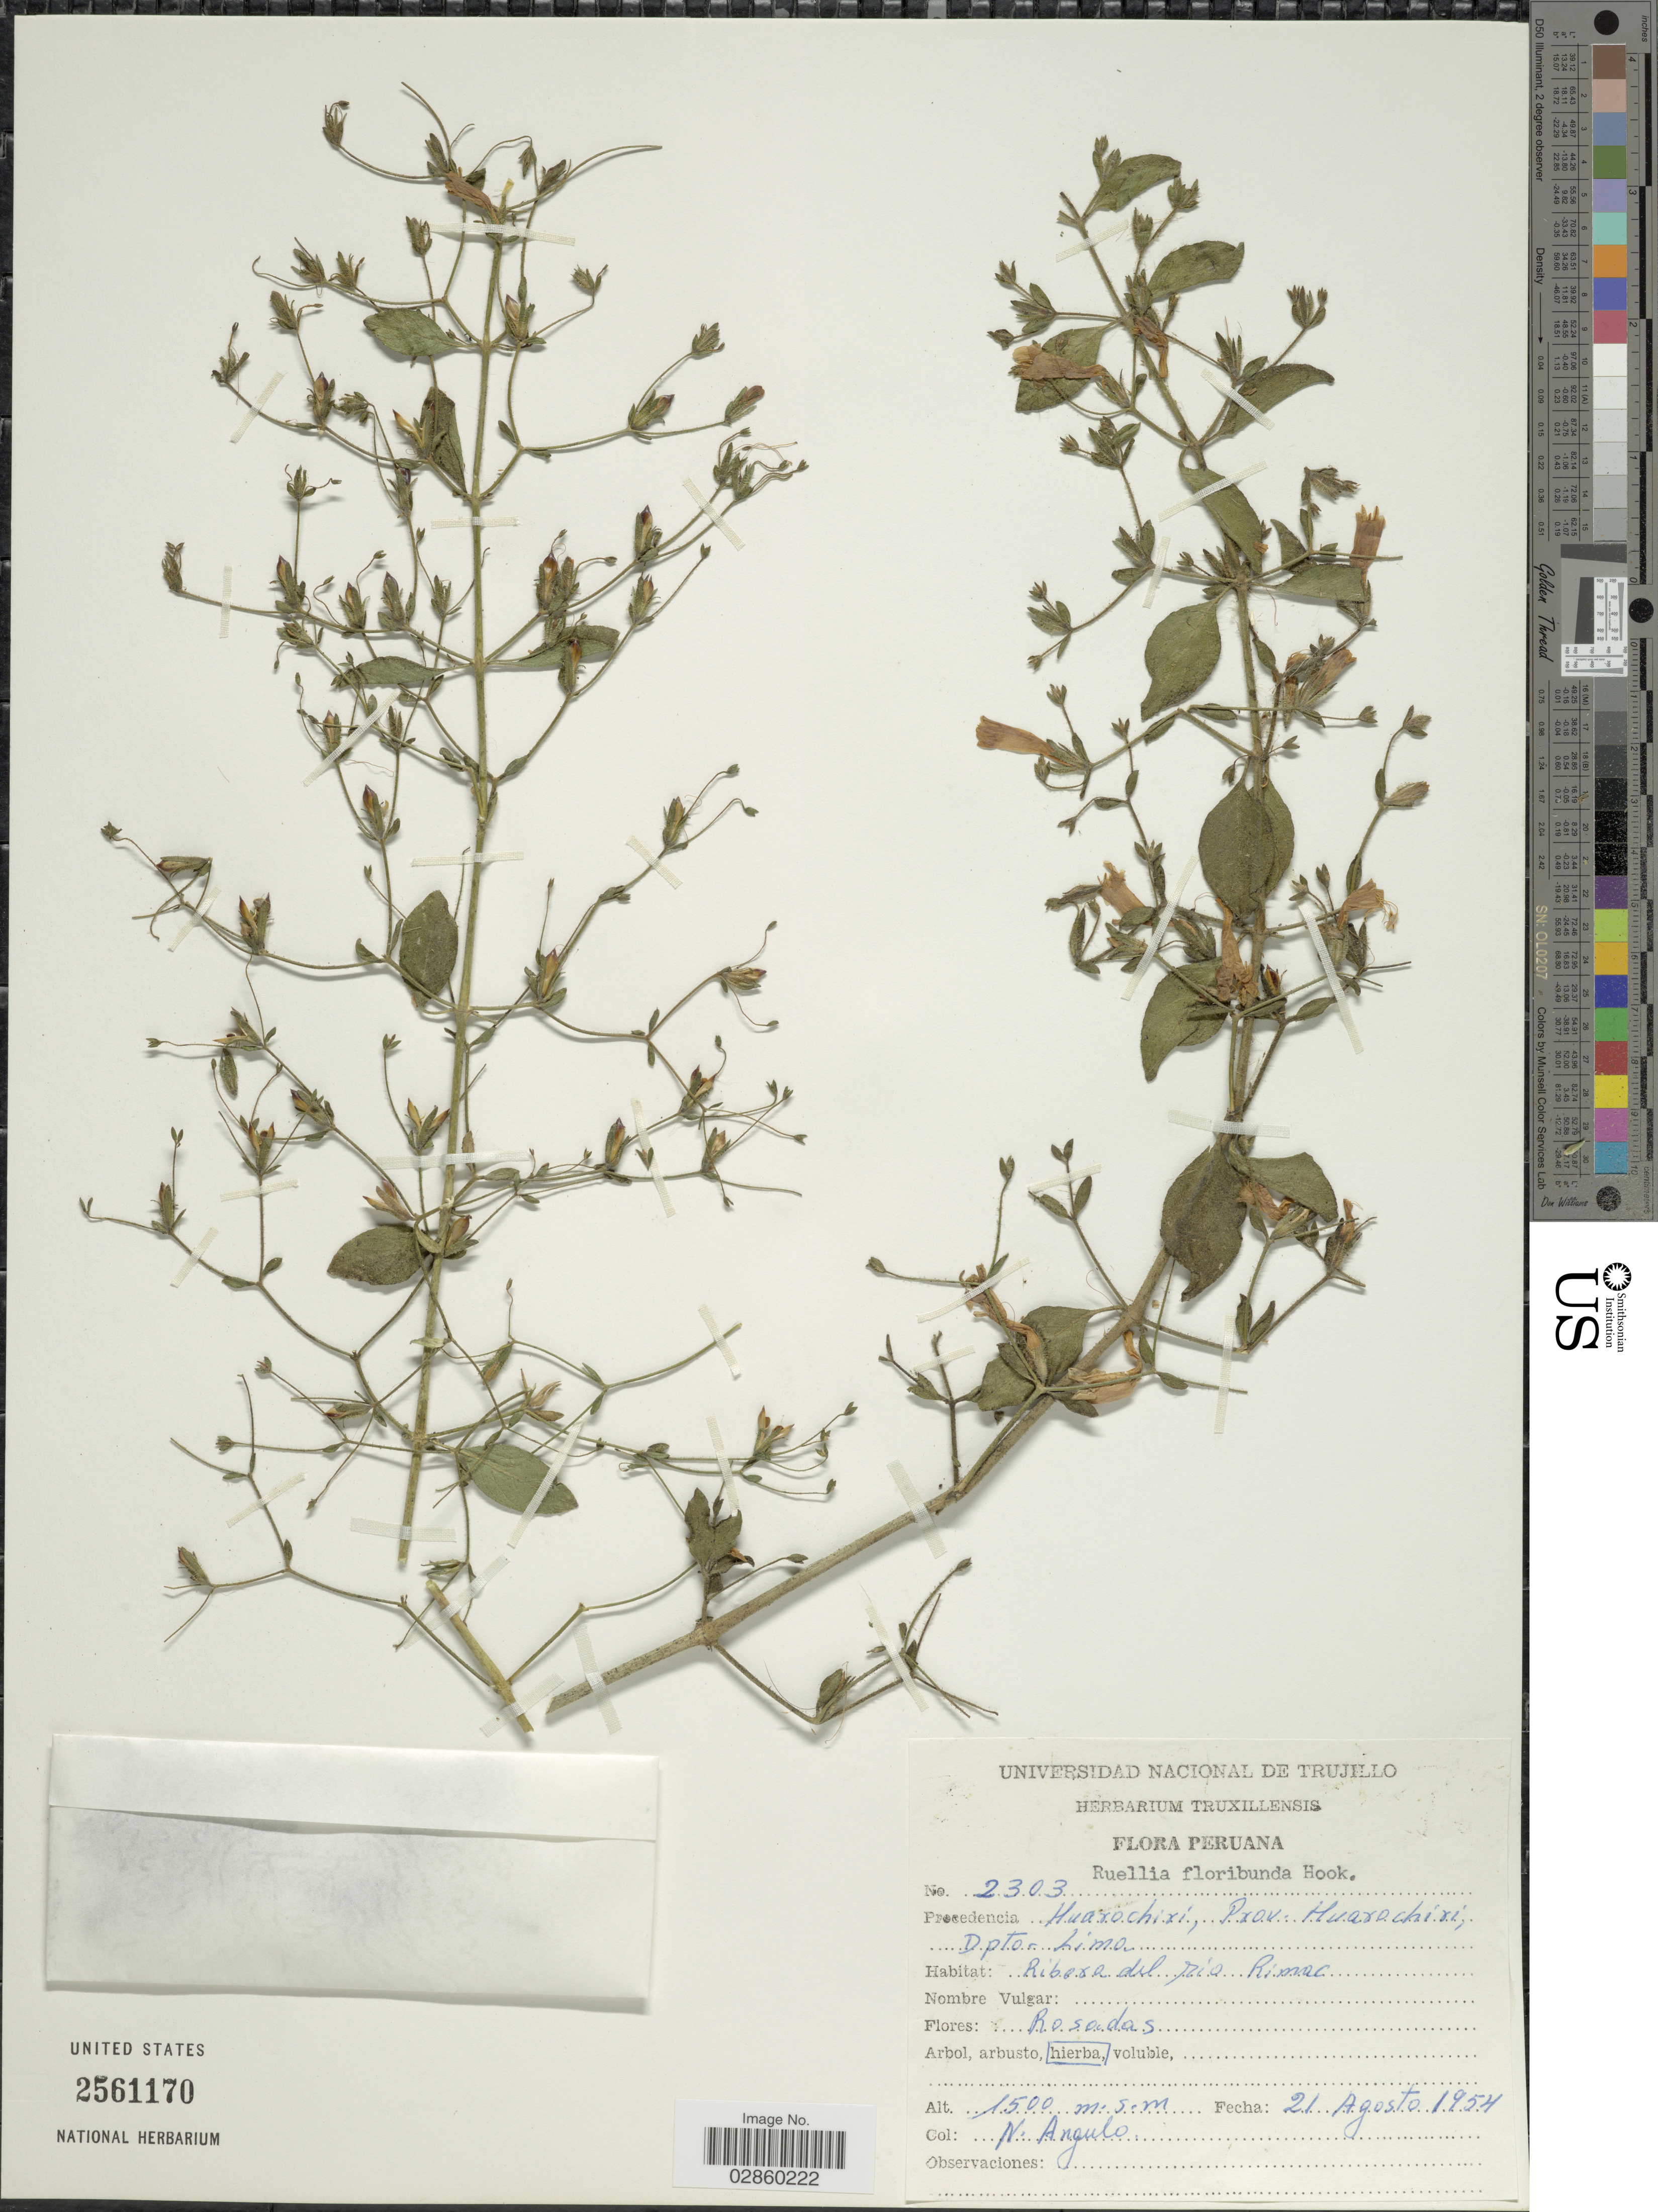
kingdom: Plantae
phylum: Tracheophyta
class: Magnoliopsida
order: Lamiales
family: Acanthaceae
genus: Ruellia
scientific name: Ruellia floribunda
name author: Hook.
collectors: N. Angulo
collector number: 2303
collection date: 1954-08-21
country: Peru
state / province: Lima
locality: Procedencia, Huarochiri, Prov. Huarochiri, Dpto. Lima, Ribera del rio Rionac.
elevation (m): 1500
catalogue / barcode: US 2561170